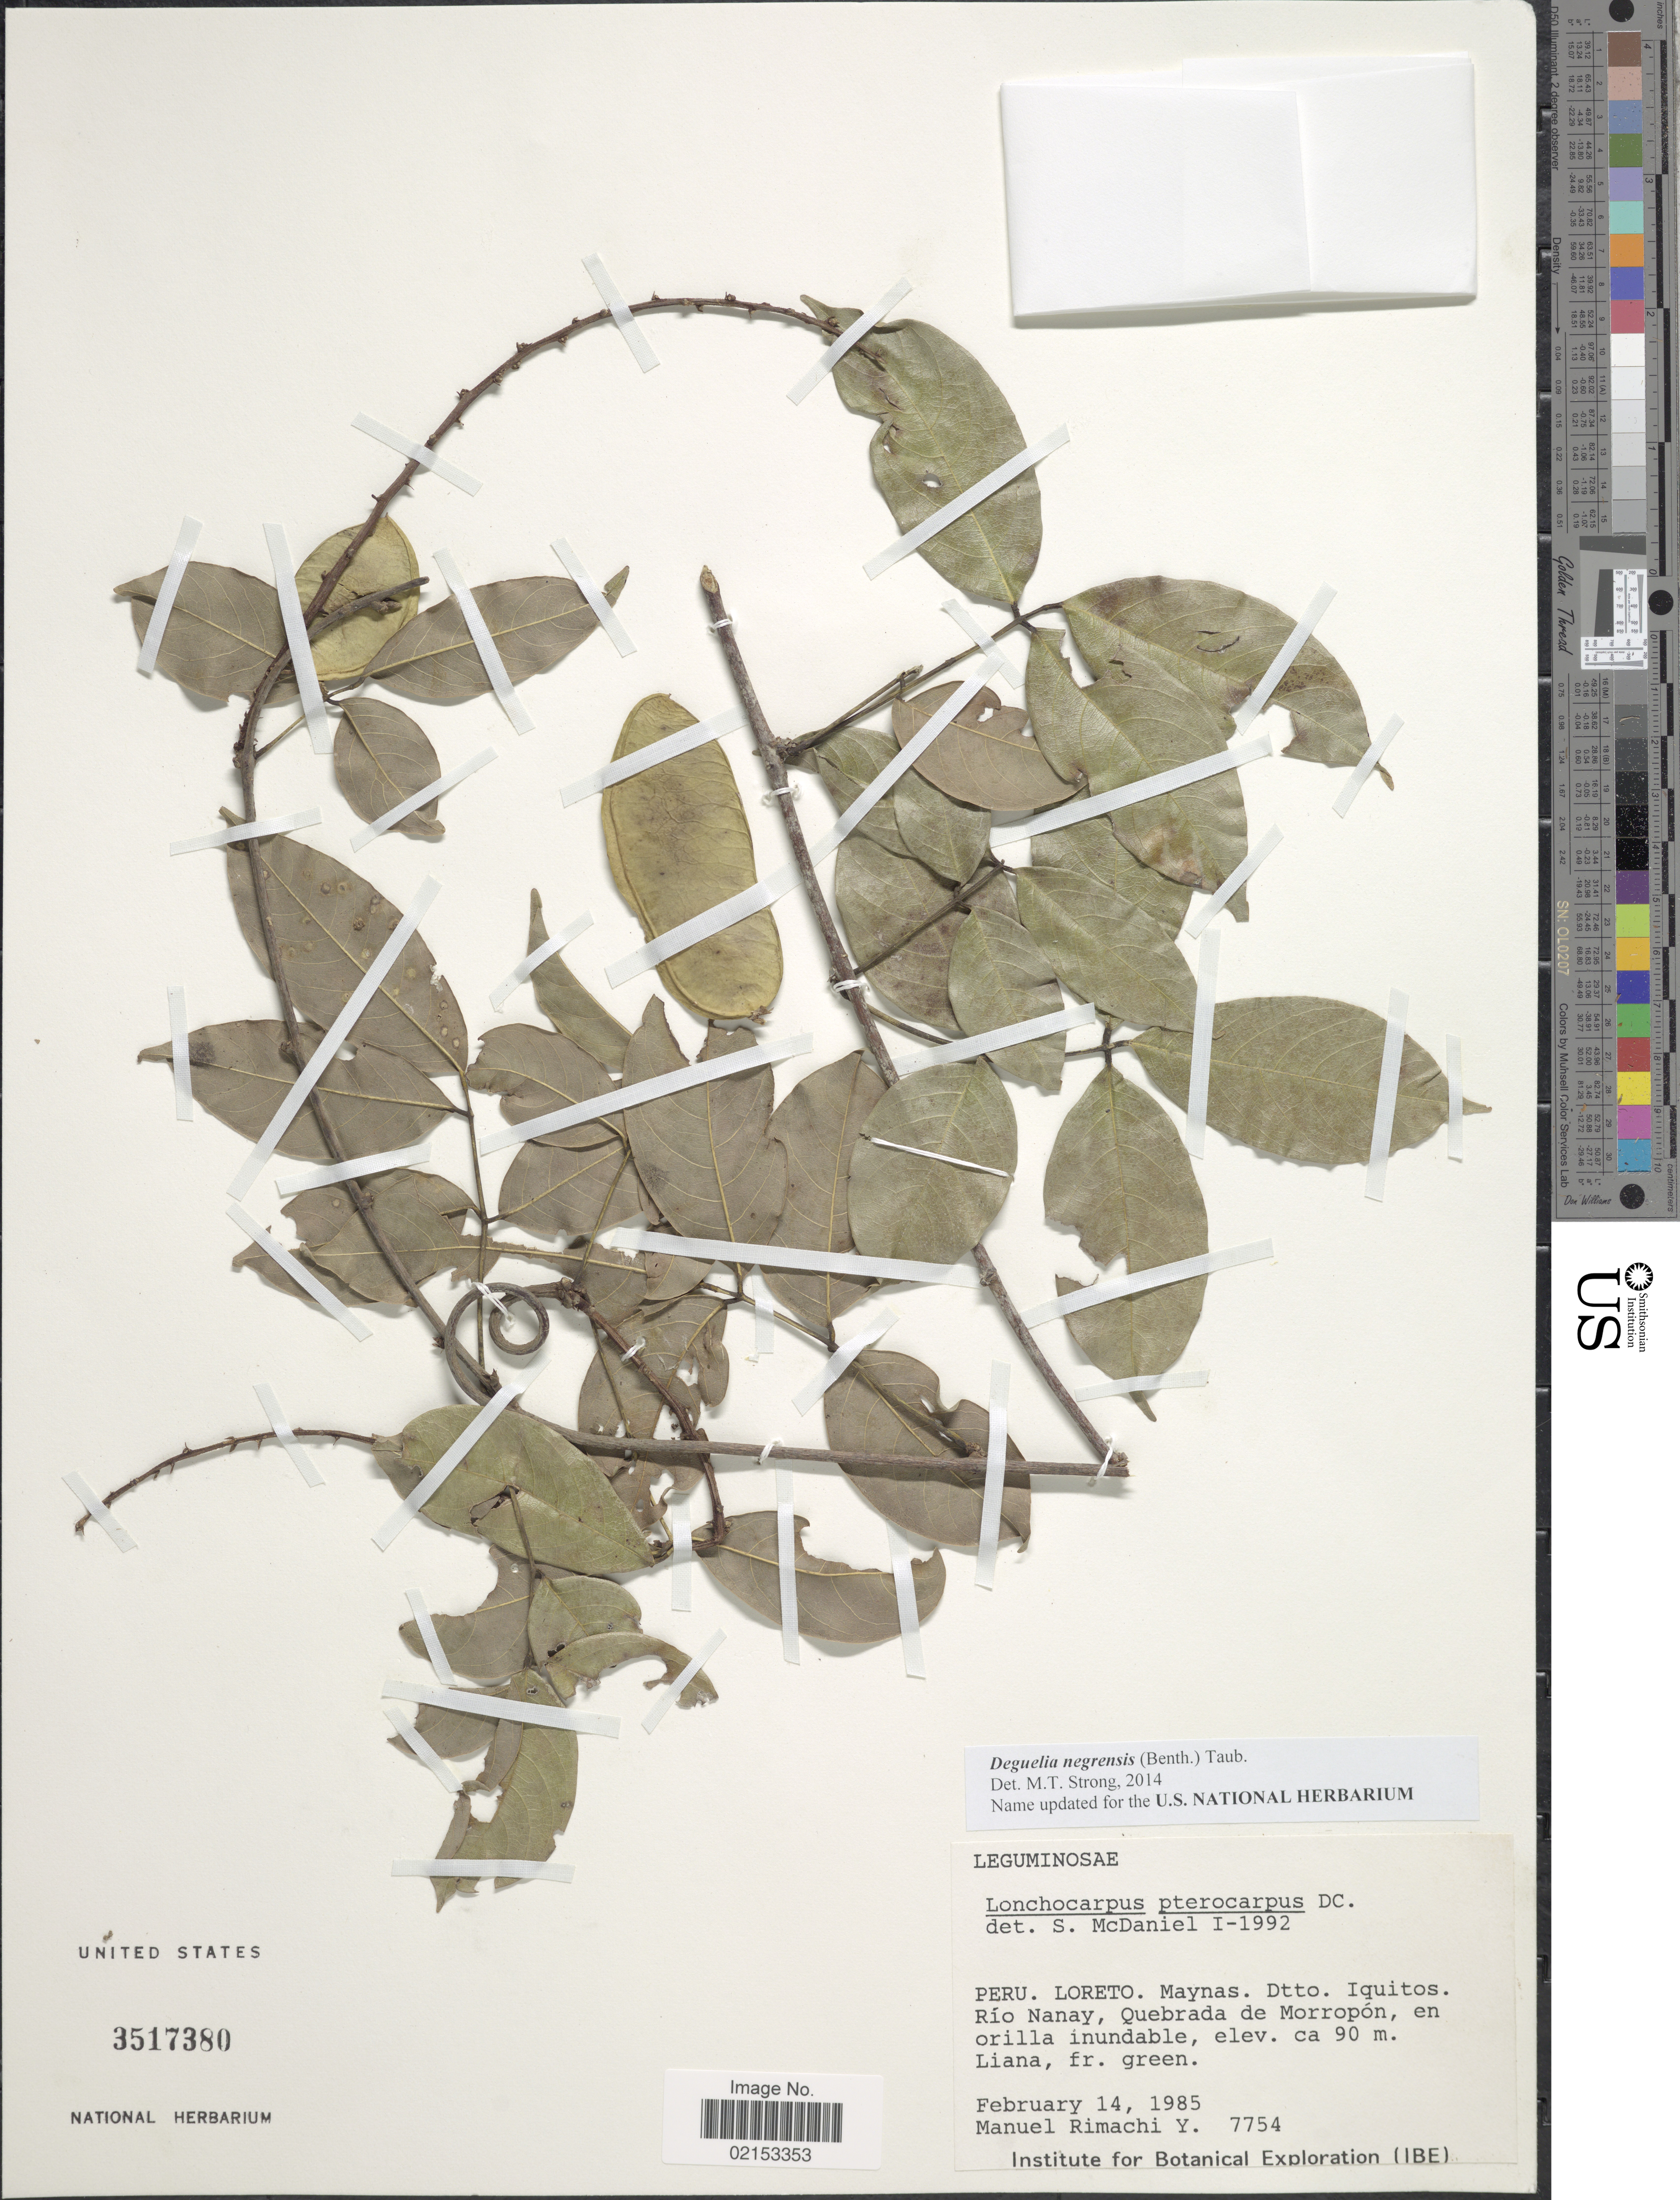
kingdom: Plantae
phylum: Tracheophyta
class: Magnoliopsida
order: Fabales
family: Fabaceae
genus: Deguelia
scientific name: Deguelia negrensis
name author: (Benth.) Taub.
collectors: M. Rimachi Y.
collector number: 7754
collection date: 1985-02-14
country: Peru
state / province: Loreto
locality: Maynas, Dtto. Iquitos, Rio Nanay, Quebrada de Morropon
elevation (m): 90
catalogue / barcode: US 3517380